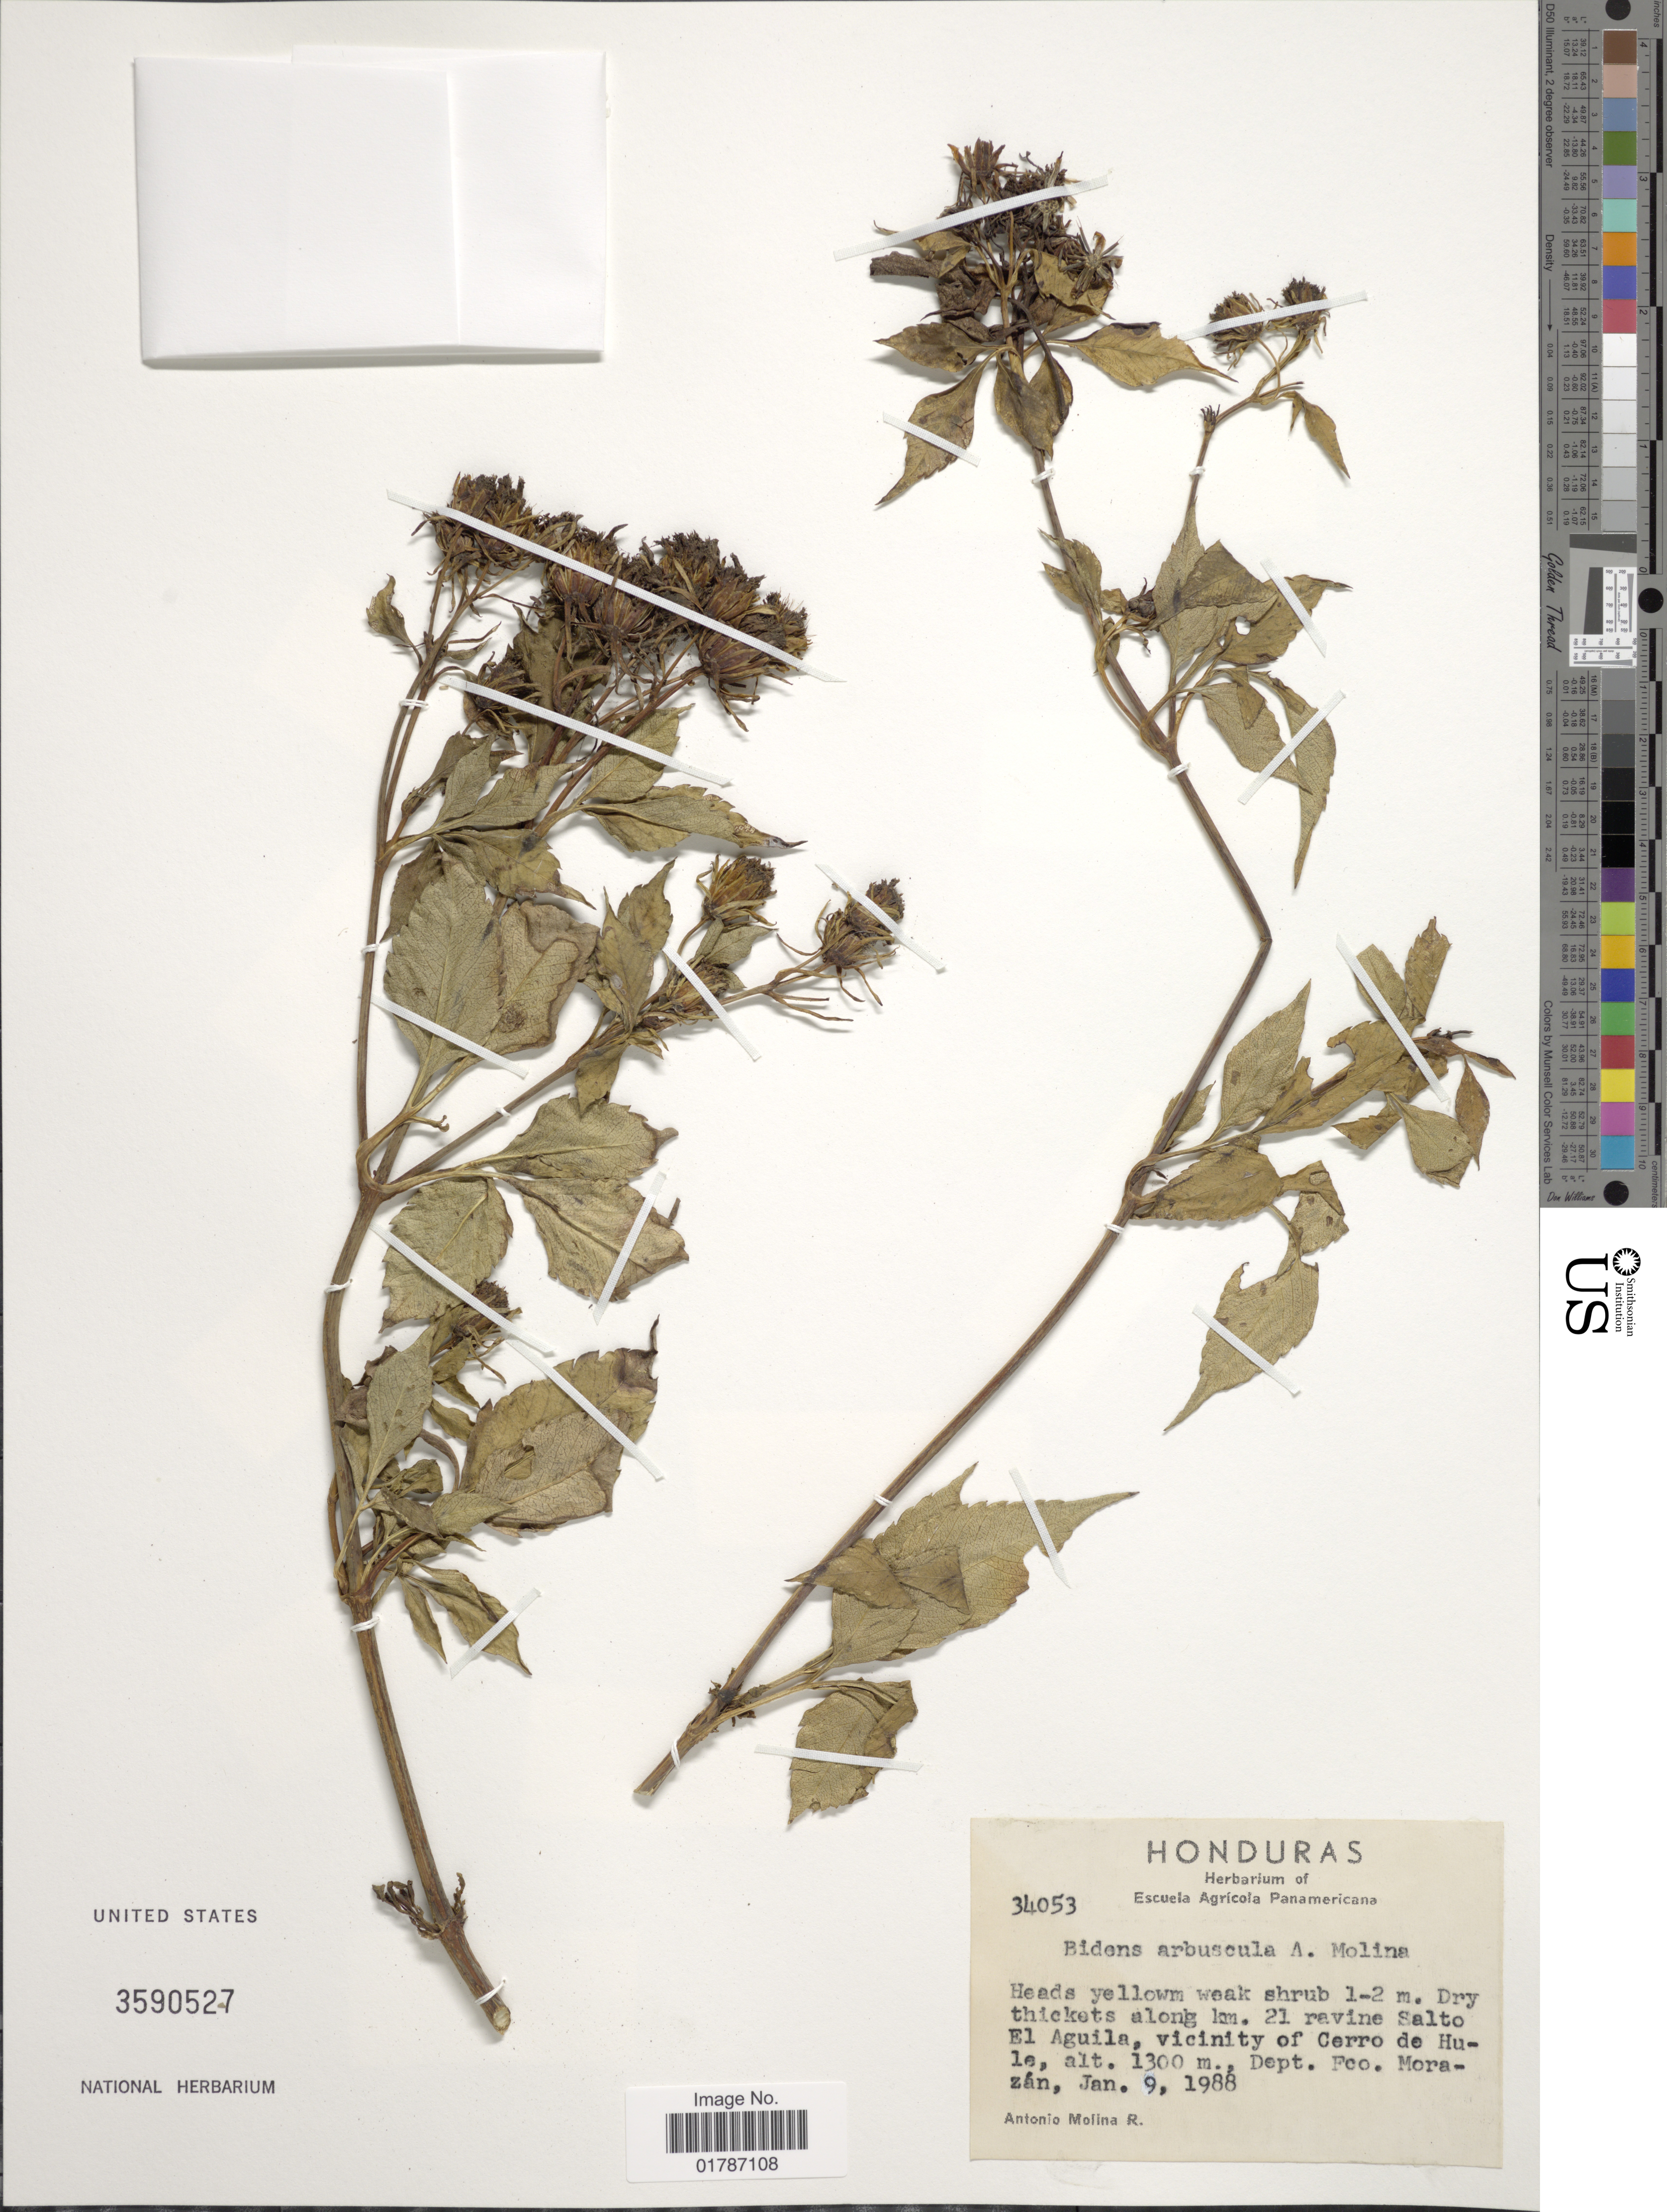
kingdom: Plantae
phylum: Tracheophyta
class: Magnoliopsida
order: Asterales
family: Asteraceae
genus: Bidens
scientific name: Bidens arbuscula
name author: Ant. Molina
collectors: A. Molina R.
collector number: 34053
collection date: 1988-01-09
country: Honduras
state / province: Fco. Morazán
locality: Dry thickets along km. 21 ravine Salto El Aguila, vicinity of Cerro de Hule, Dept. Fco. Morazan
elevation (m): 1300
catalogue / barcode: US 3590527